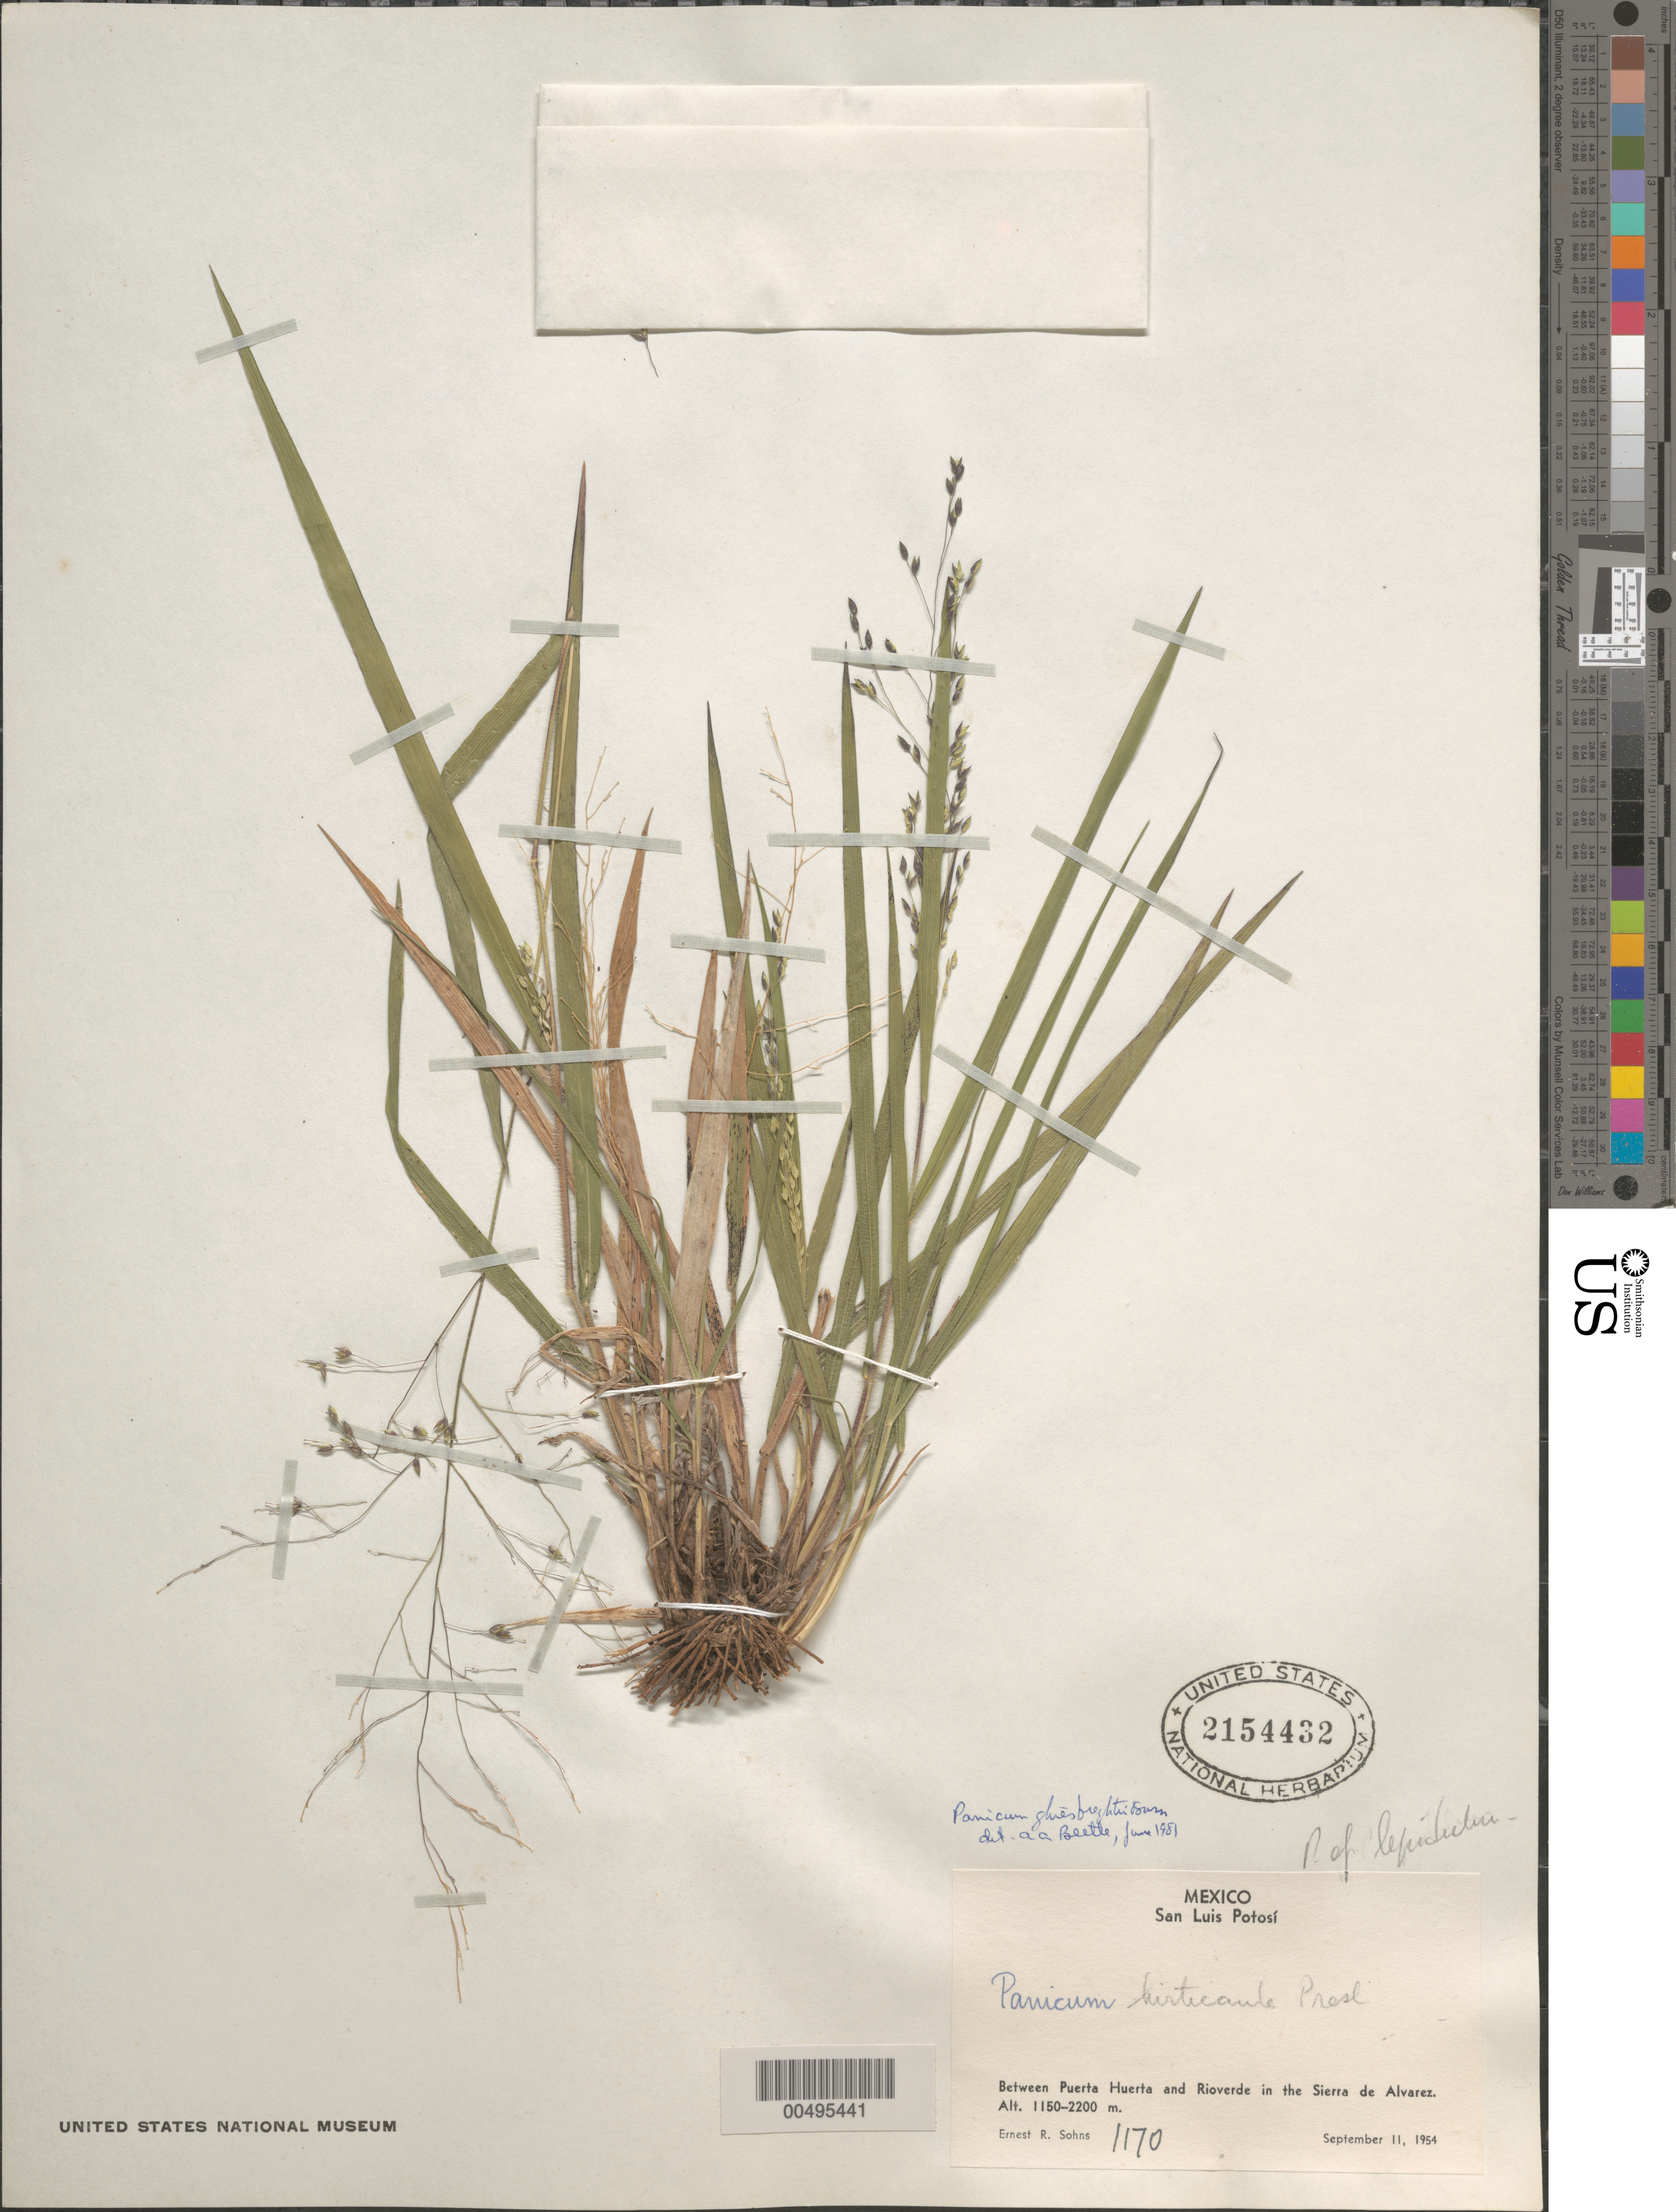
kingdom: Plantae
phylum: Tracheophyta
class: Liliopsida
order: Poales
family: Poaceae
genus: Panicum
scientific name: Panicum lepidulum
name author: Hitchc. & Chase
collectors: E. R. Sohns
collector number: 1170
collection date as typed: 11 Sep 1954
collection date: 1954-09-11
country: Mexico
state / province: San Luis Potosi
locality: Between Puerta Huerta & Rioverde in the Sierra de Alvarez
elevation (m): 1150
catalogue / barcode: US 2154432